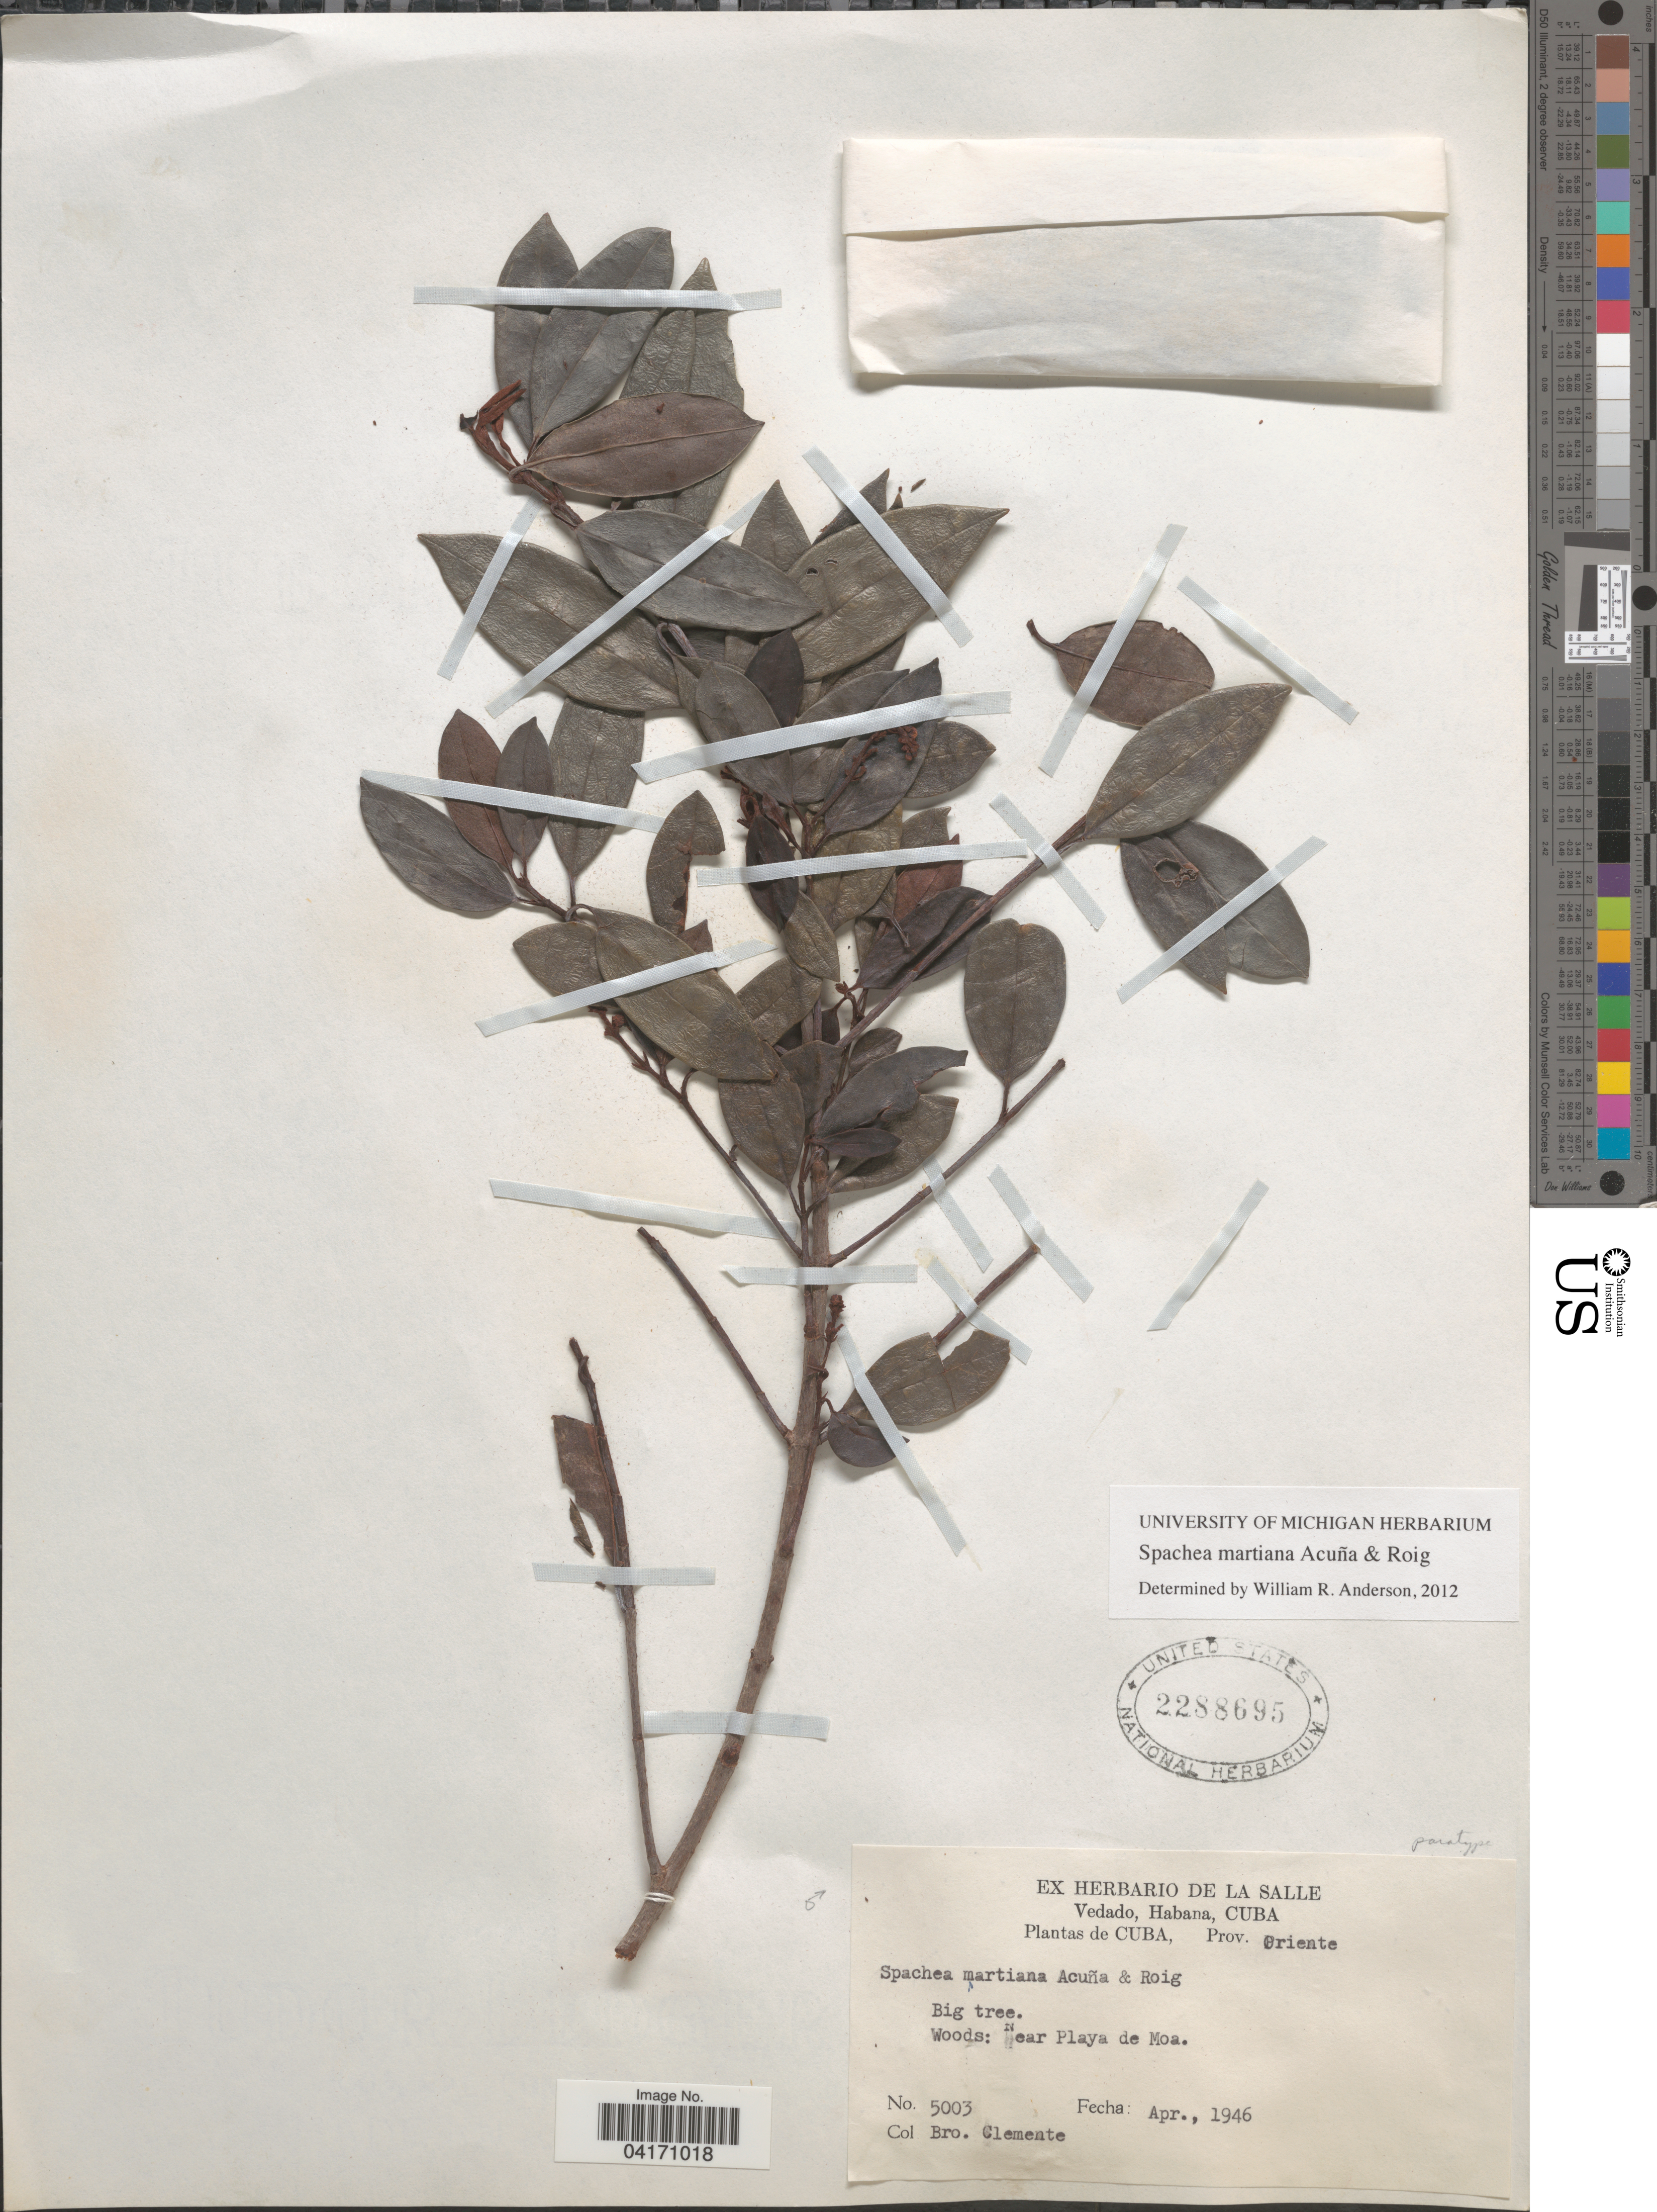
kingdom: Plantae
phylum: Tracheophyta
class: Magnoliopsida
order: Malpighiales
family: Malpighiaceae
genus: Spachea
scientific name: Spachea martiana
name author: Acuña & Roig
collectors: Bro. Clemente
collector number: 5003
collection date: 1946-04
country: Cuba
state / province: Oriente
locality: Woods: Near Playa de Moa.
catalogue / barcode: US 2288695